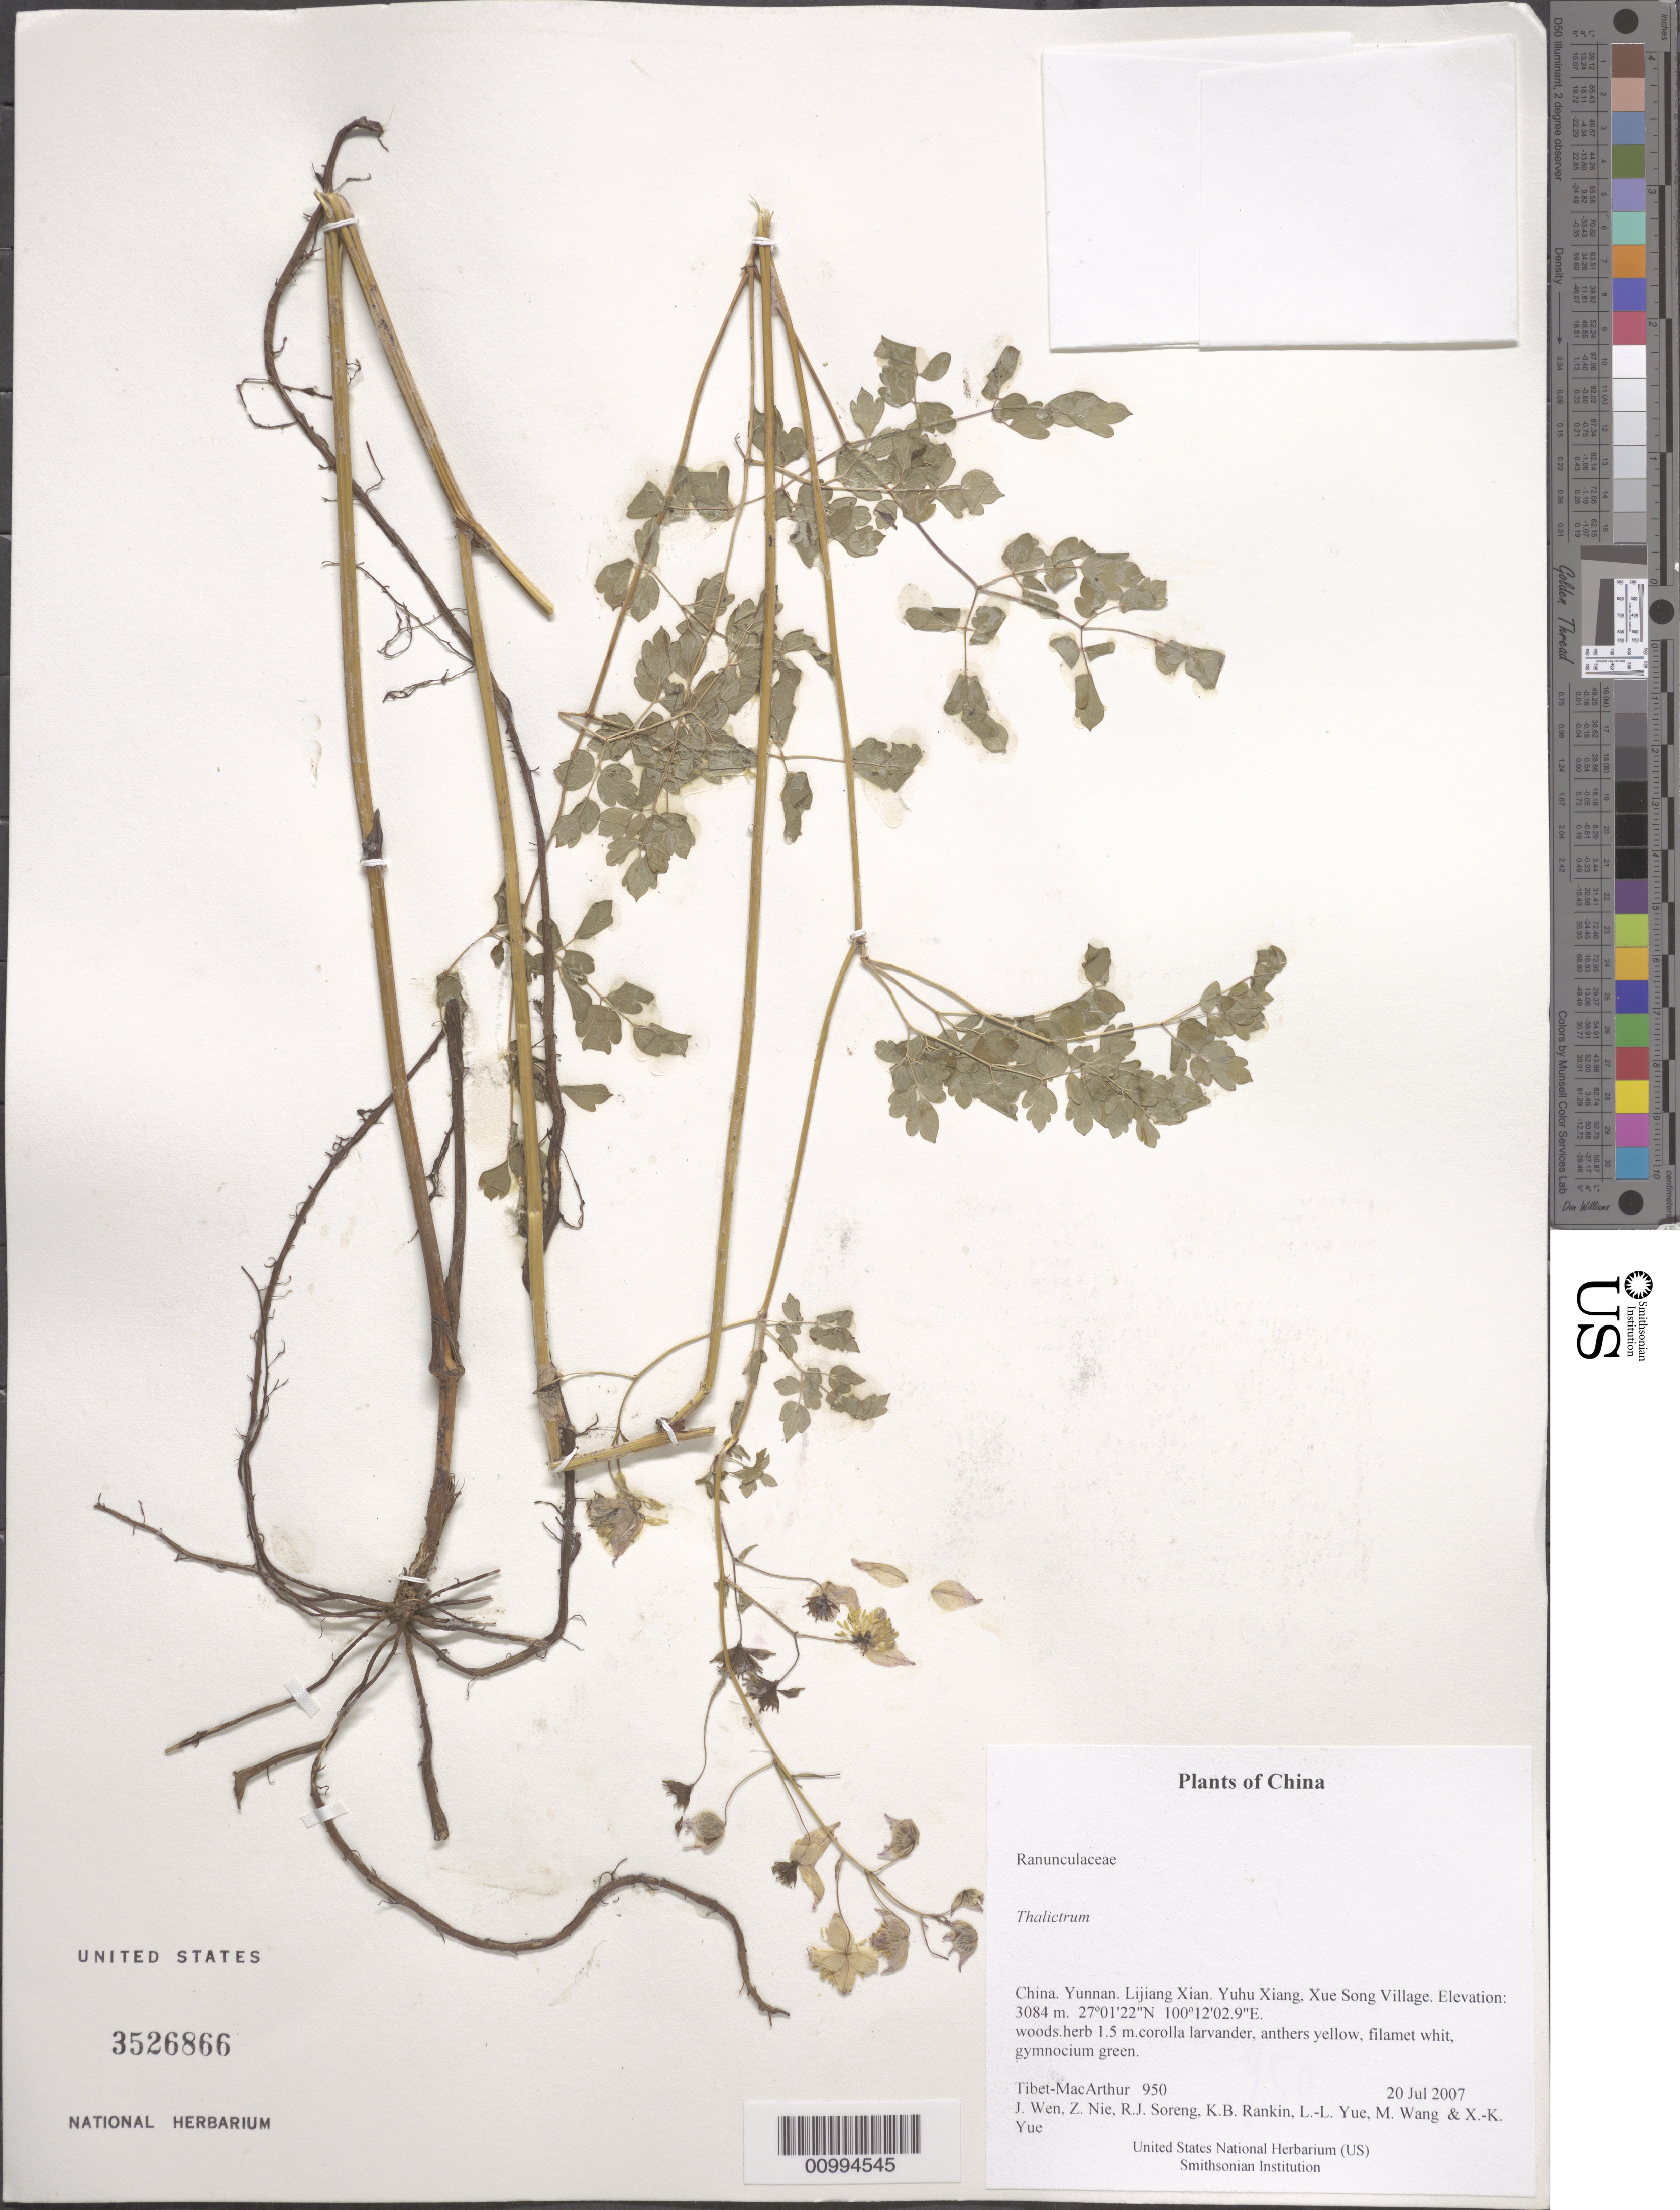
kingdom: Plantae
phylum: Tracheophyta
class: Magnoliopsida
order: Ranunculales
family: Ranunculaceae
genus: Thalictrum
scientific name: Thalictrum sp.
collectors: Tibet-MacArthur, J. Wen, Z. Nie, R. J. Soreng, K. Rankin, L. Yue, M. Wang & X. Yue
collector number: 950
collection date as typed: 20 Jul 2007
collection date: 2007-07-20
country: China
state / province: Yunnan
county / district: Lijiang Xian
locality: Yuhu Xiang, Xue Song Village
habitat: Woods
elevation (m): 3084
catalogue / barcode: US 3526866